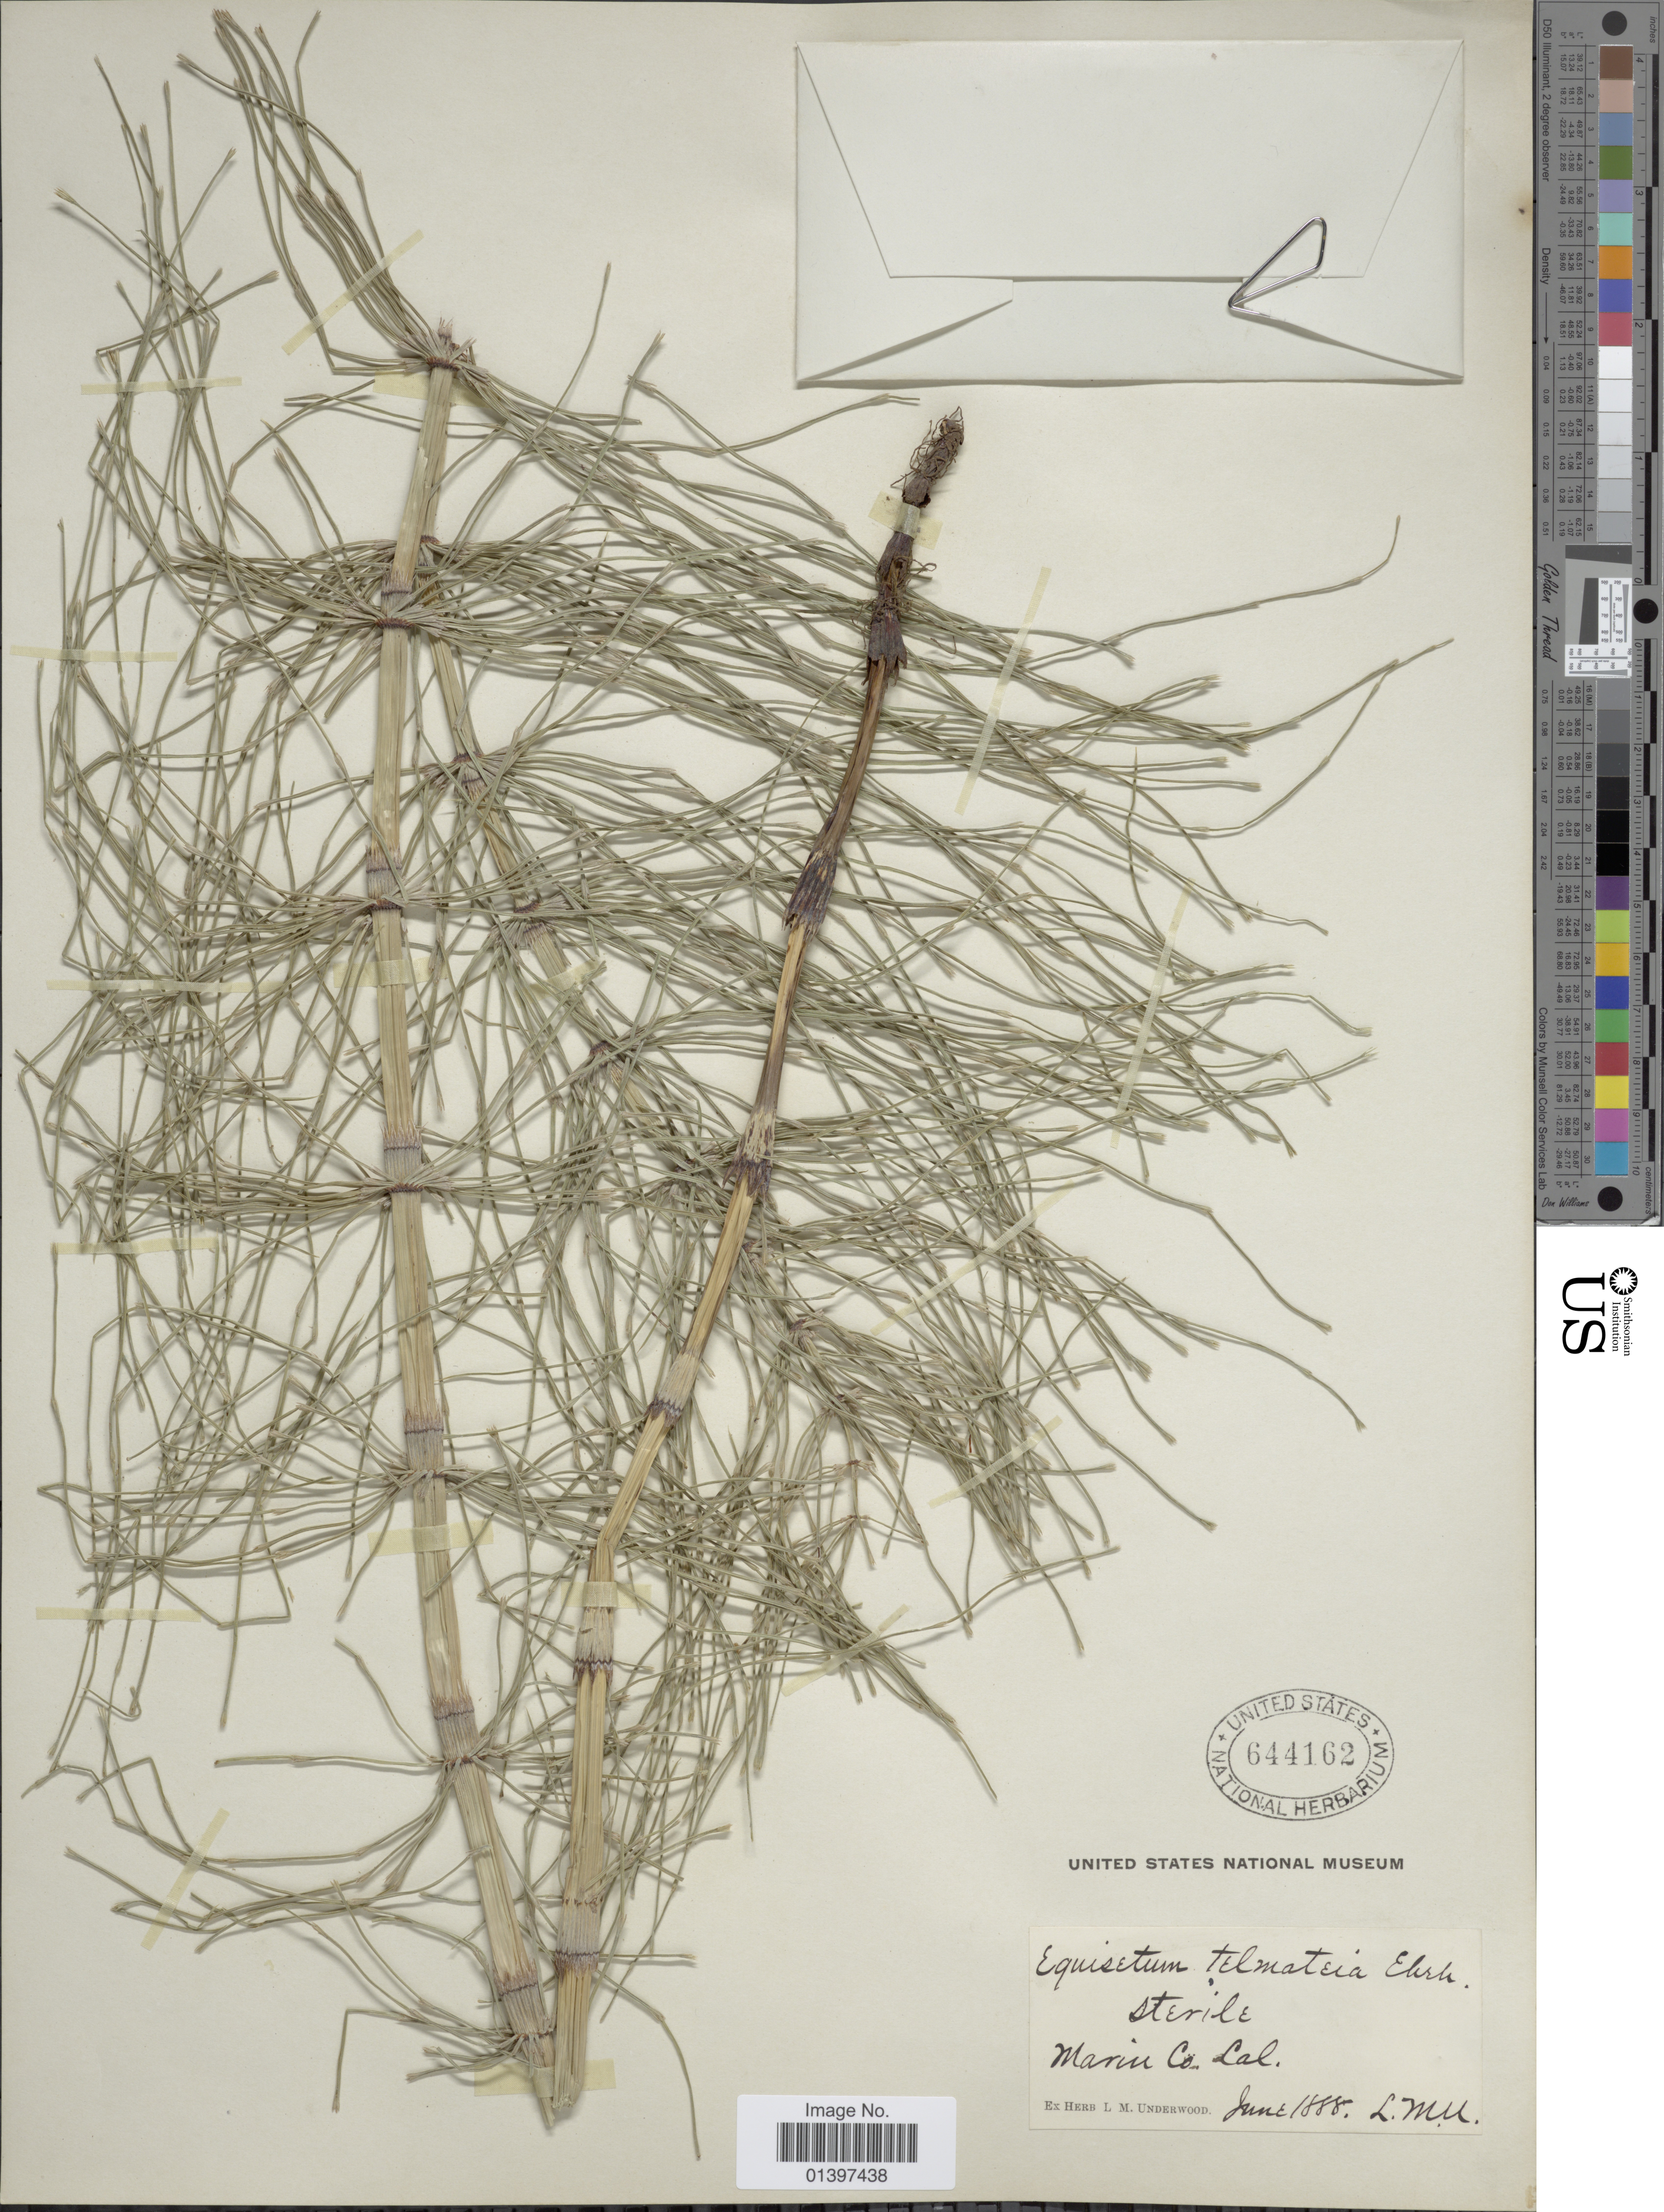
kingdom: Plantae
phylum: Tracheophyta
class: Polypodiopsida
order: Equisetales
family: Equisetaceae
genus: Equisetum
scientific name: Equisetum telmateia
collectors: L. M. Underwood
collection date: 1888-06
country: United States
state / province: California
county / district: Marin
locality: Marin Co.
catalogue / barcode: US 644162